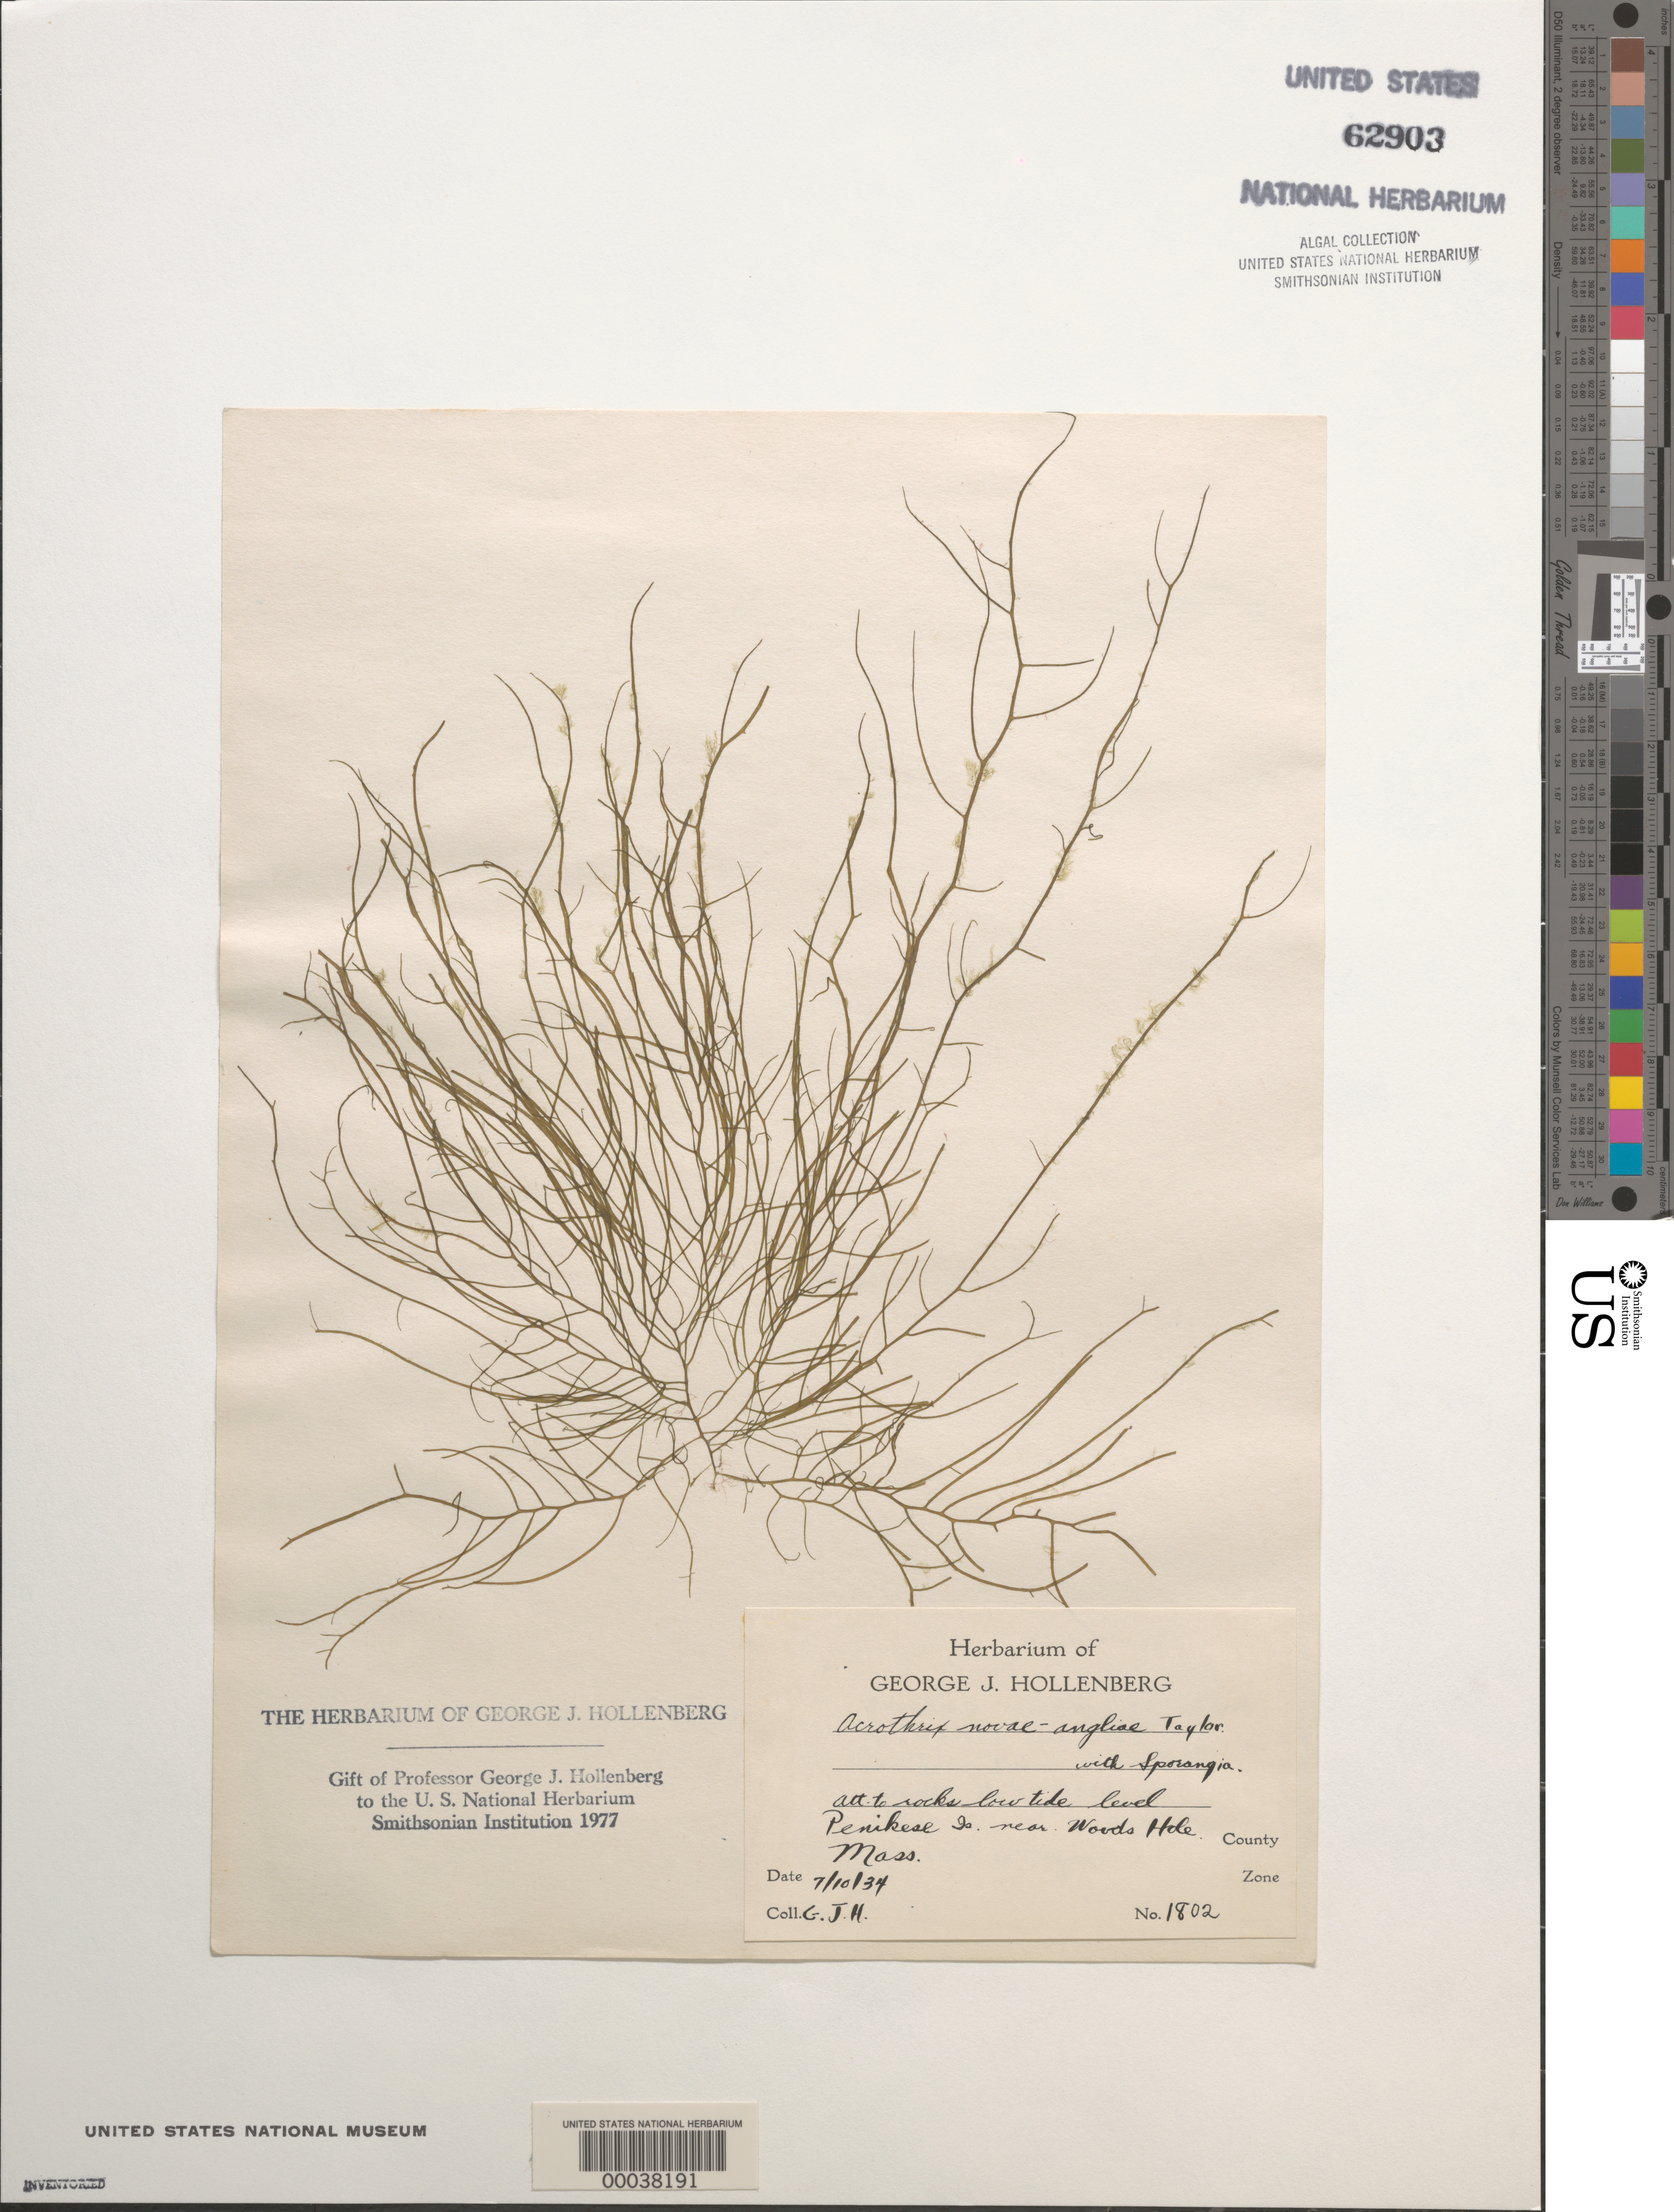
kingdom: Chromista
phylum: Ochrophyta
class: Phaeophyceae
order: Ectocarpales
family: Chordariaceae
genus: Acrothrix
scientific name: Acrothrix gracilis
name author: Kylin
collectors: G. Hollenberg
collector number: GJH 1802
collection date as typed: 10 Jul 1934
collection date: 1934-07-10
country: United States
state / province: Massachusetts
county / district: Dukes County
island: Penikese Island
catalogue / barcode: US 62903